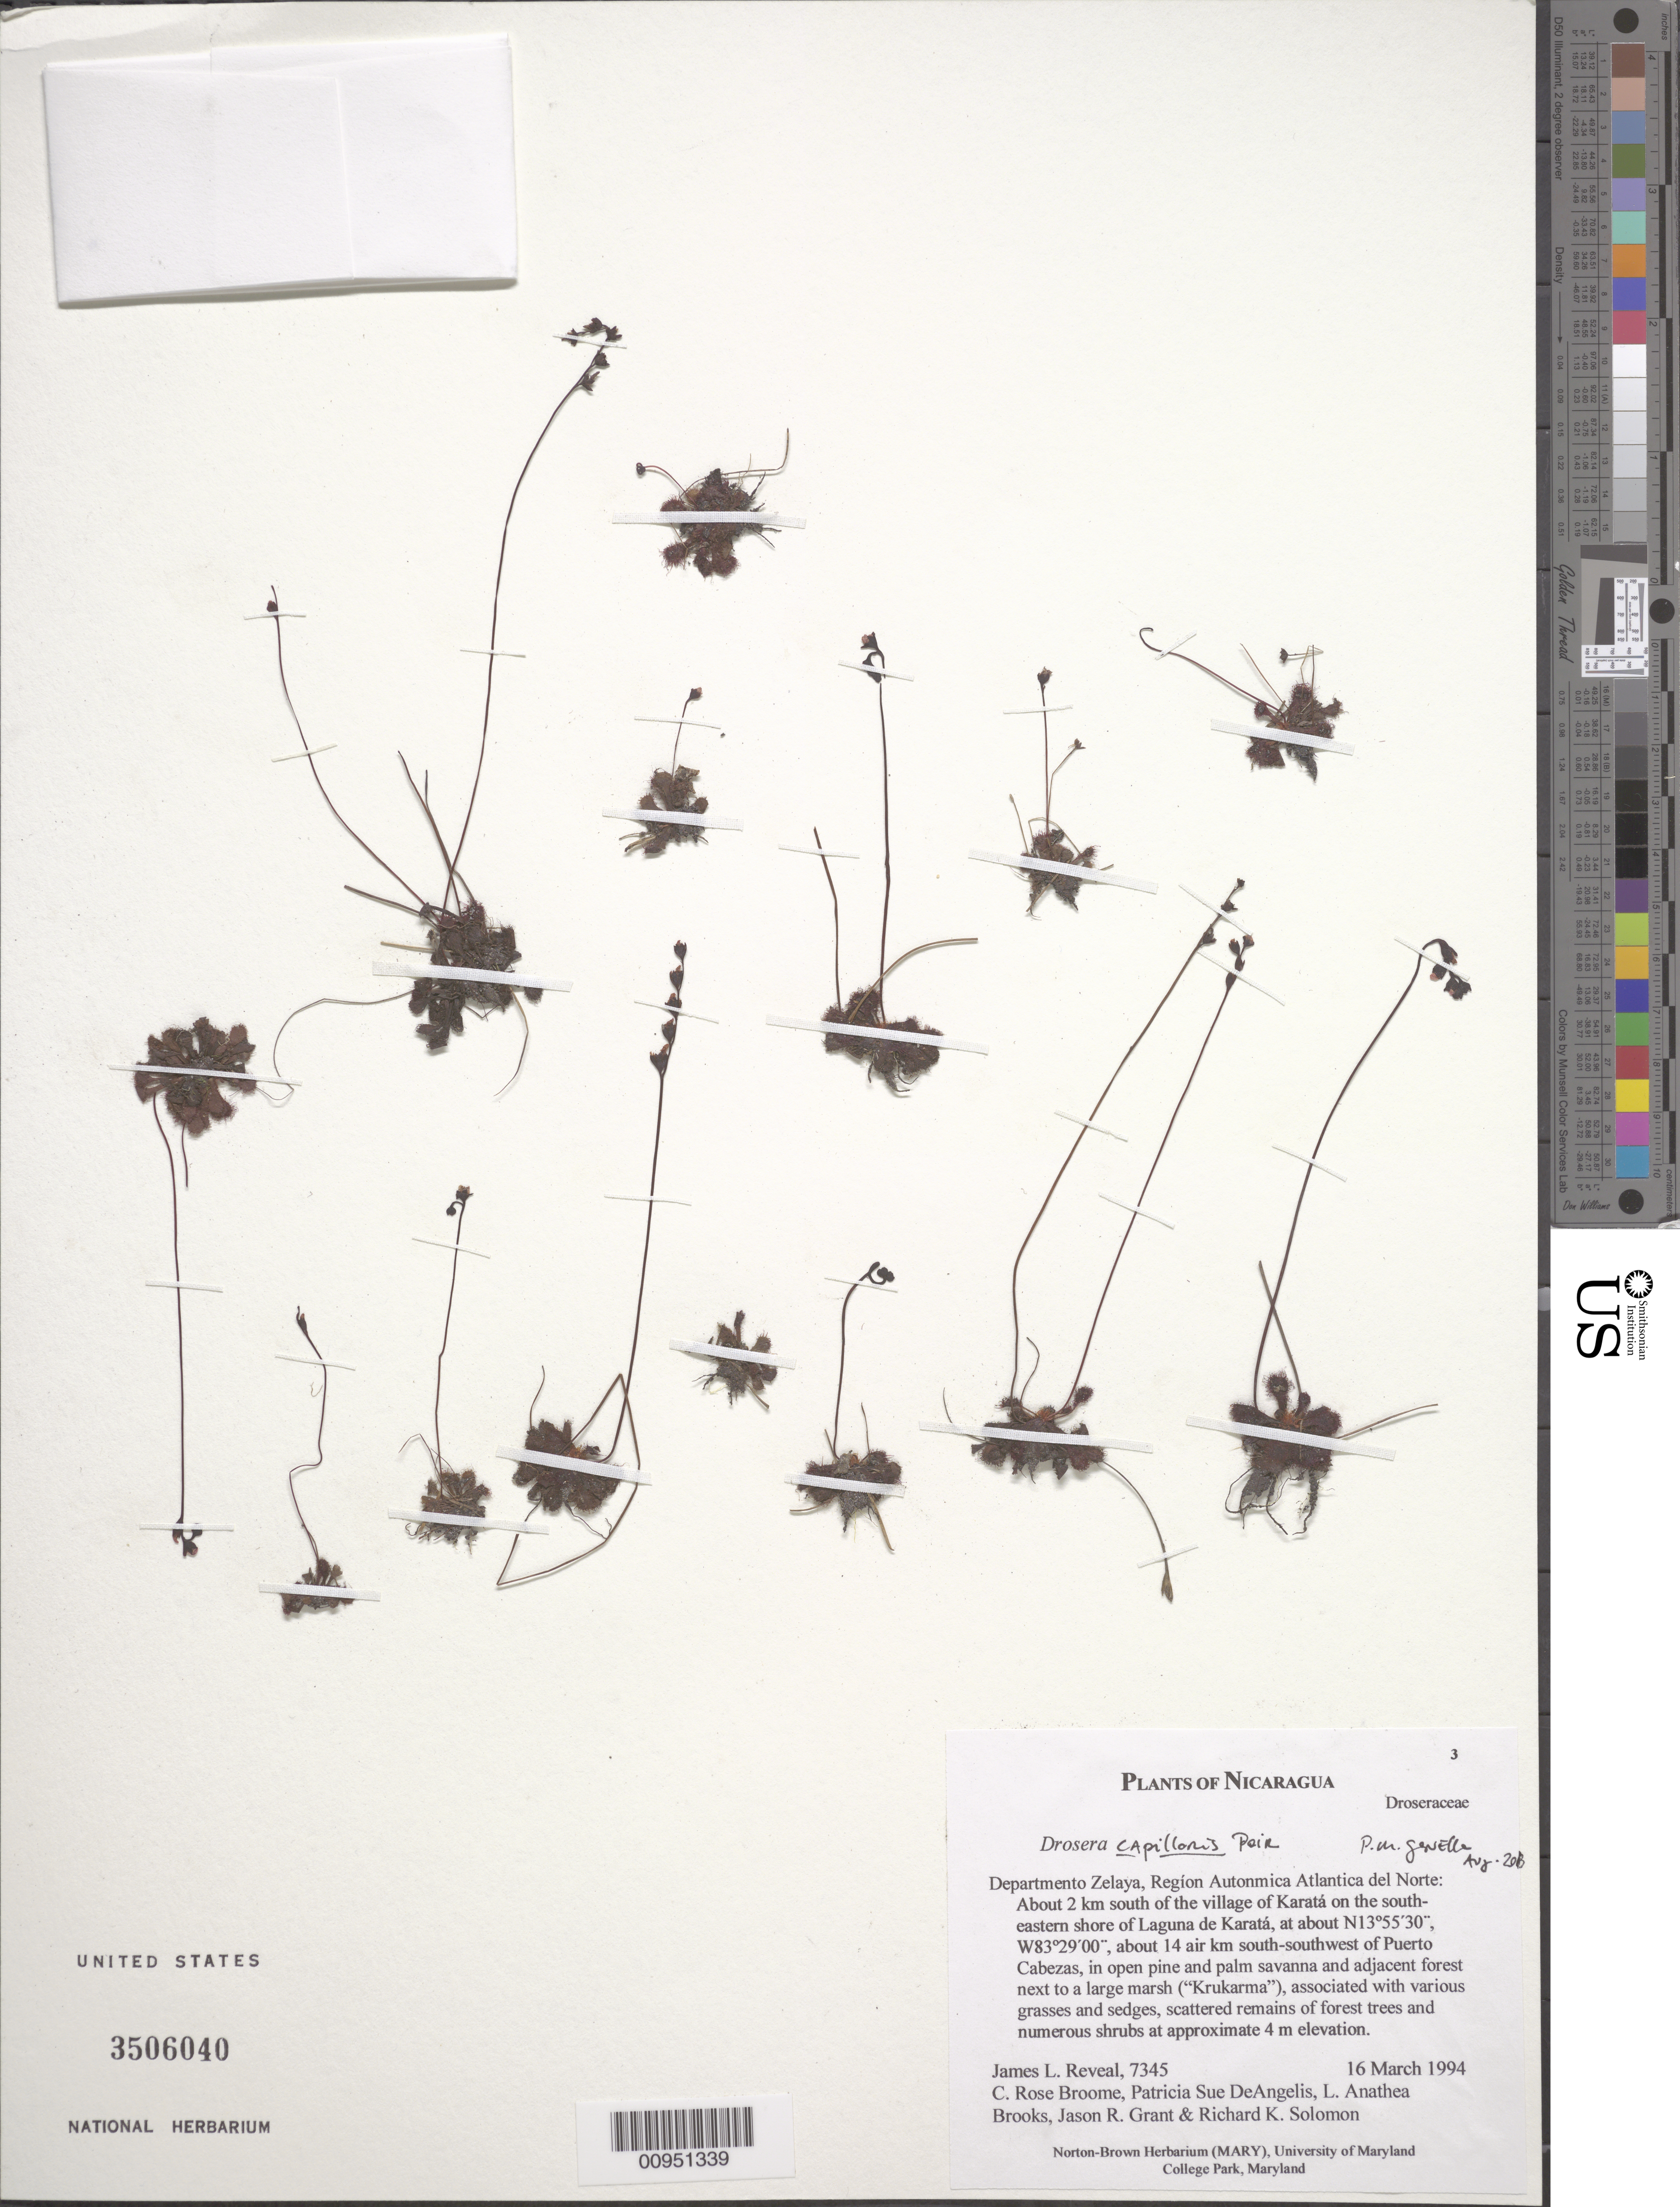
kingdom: Plantae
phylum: Tracheophyta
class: Magnoliopsida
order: Caryophyllales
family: Droseraceae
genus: Drosera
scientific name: Drosera capillaris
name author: Poir.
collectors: J. L. Reveal, C. R. Broome, J. R. Grant, P. DeAngelis, L. Brooks & R. Solomon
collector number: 7345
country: Nicaragua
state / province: Atlántico Norte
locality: Autonmica Atlantica del Norte, E of village of Karata, SE shore of Laguna de Karata.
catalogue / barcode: US 3506040